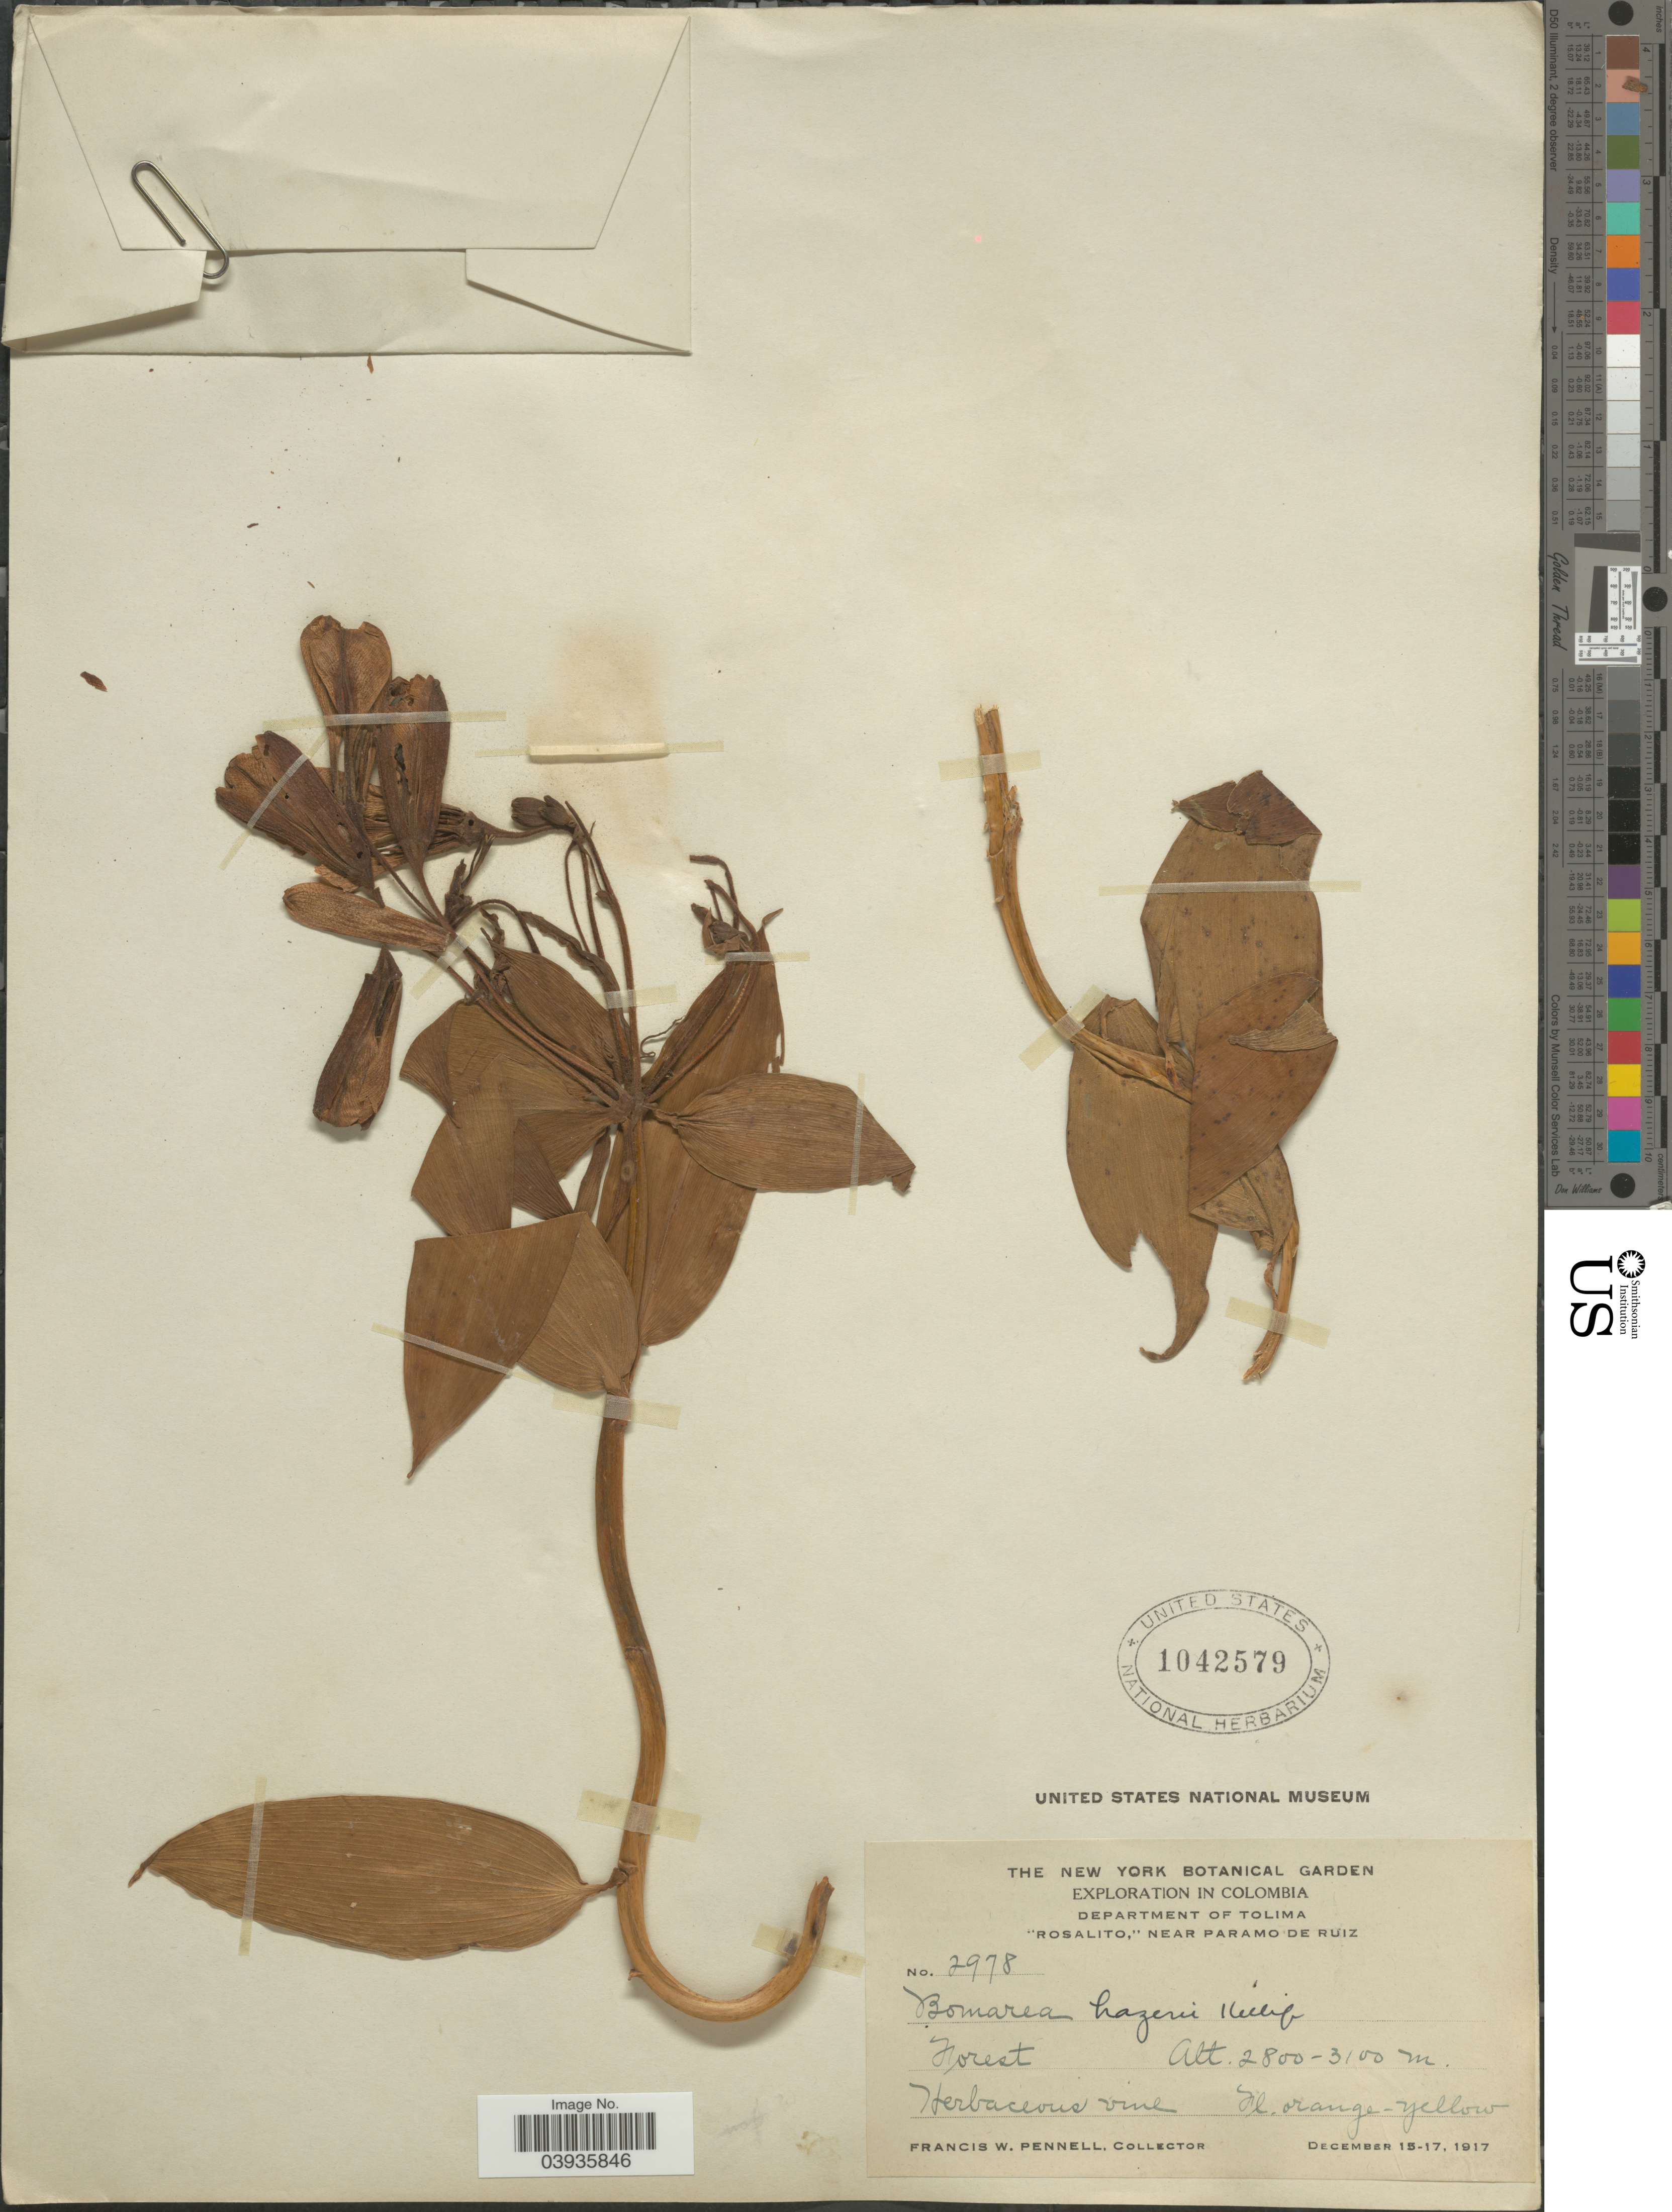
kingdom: Plantae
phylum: Tracheophyta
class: Liliopsida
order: Liliales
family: Alstroemeriaceae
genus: Bomarea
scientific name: Bomarea hazenii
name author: Killip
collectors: F. W. Pennell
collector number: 2978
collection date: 1917-12-15/1917-12-17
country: Colombia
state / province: Tolima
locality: Department of Tolima. "Rosalito," near Paramo de Ruiz.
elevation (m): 2800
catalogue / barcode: US 1042579